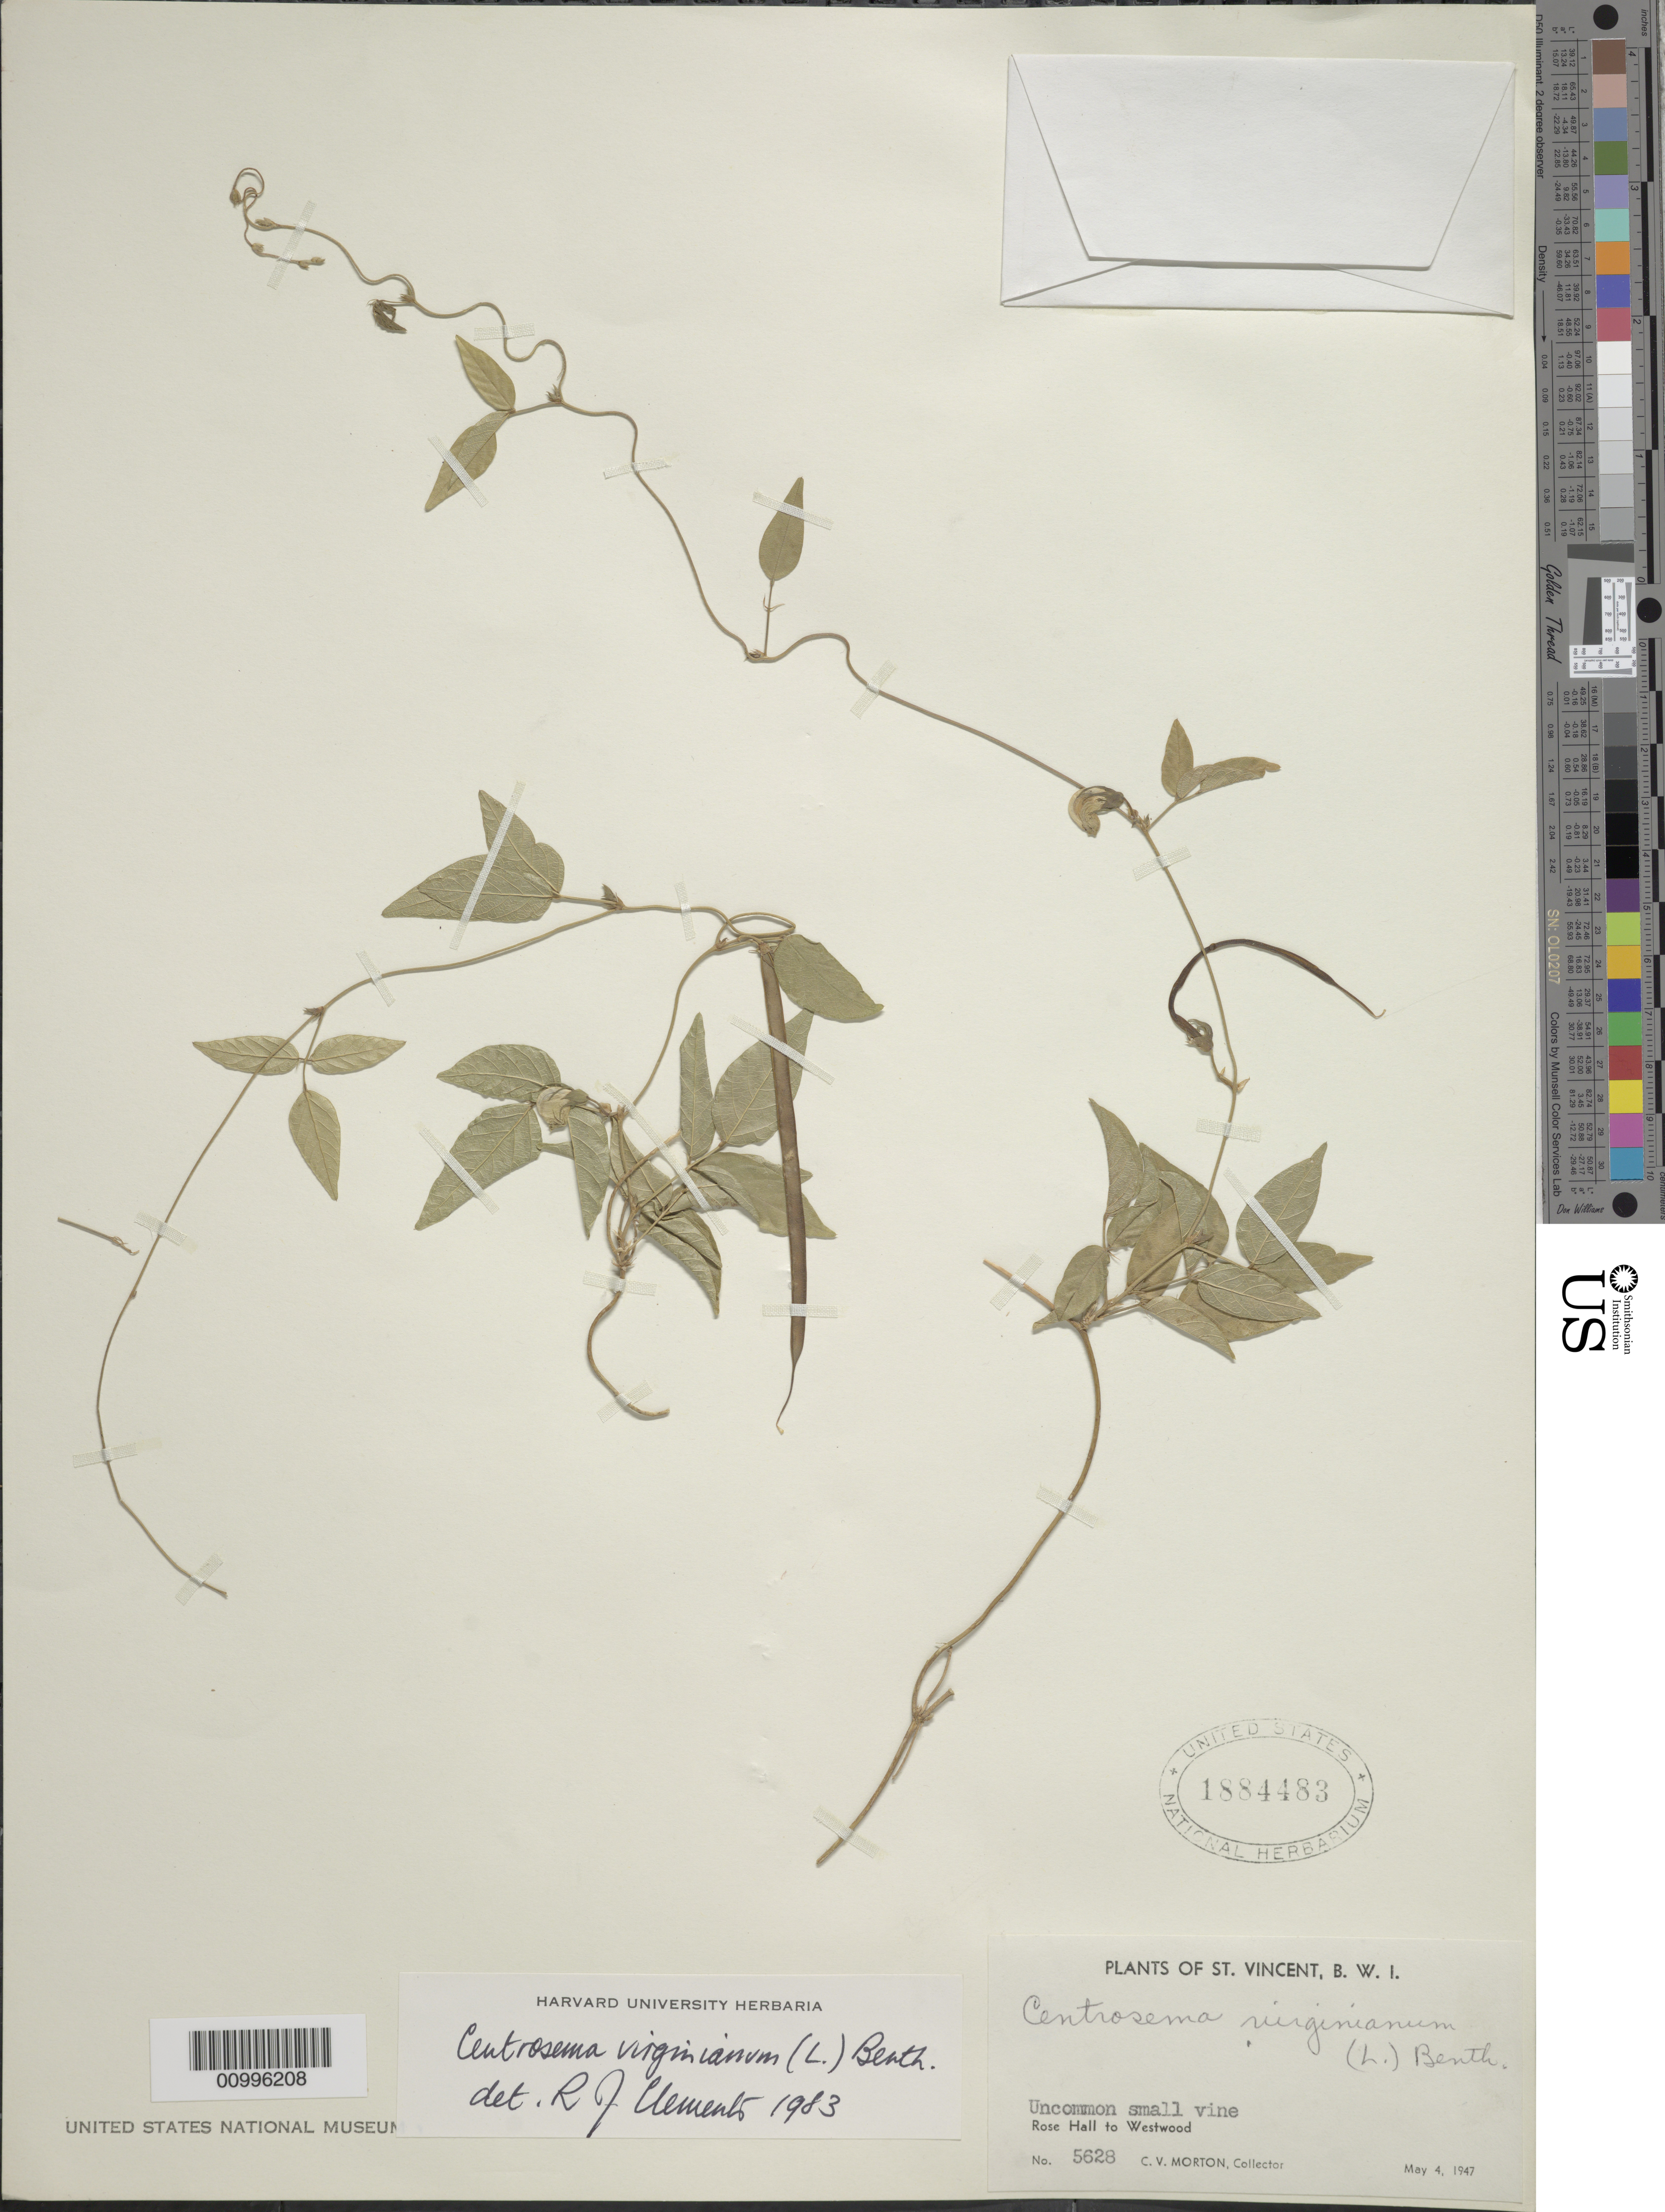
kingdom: Plantae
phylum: Tracheophyta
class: Magnoliopsida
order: Fabales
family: Fabaceae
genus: Centrosema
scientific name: Centrosema virginianum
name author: (L.) Benth.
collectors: C. V. Morton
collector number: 5628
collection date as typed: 04 May 1947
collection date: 1947-05-04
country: St. Vincent - Grenadines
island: St. Vincent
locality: Rose Hall to Westwood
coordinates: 0 N, 0 E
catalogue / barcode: US 1884483